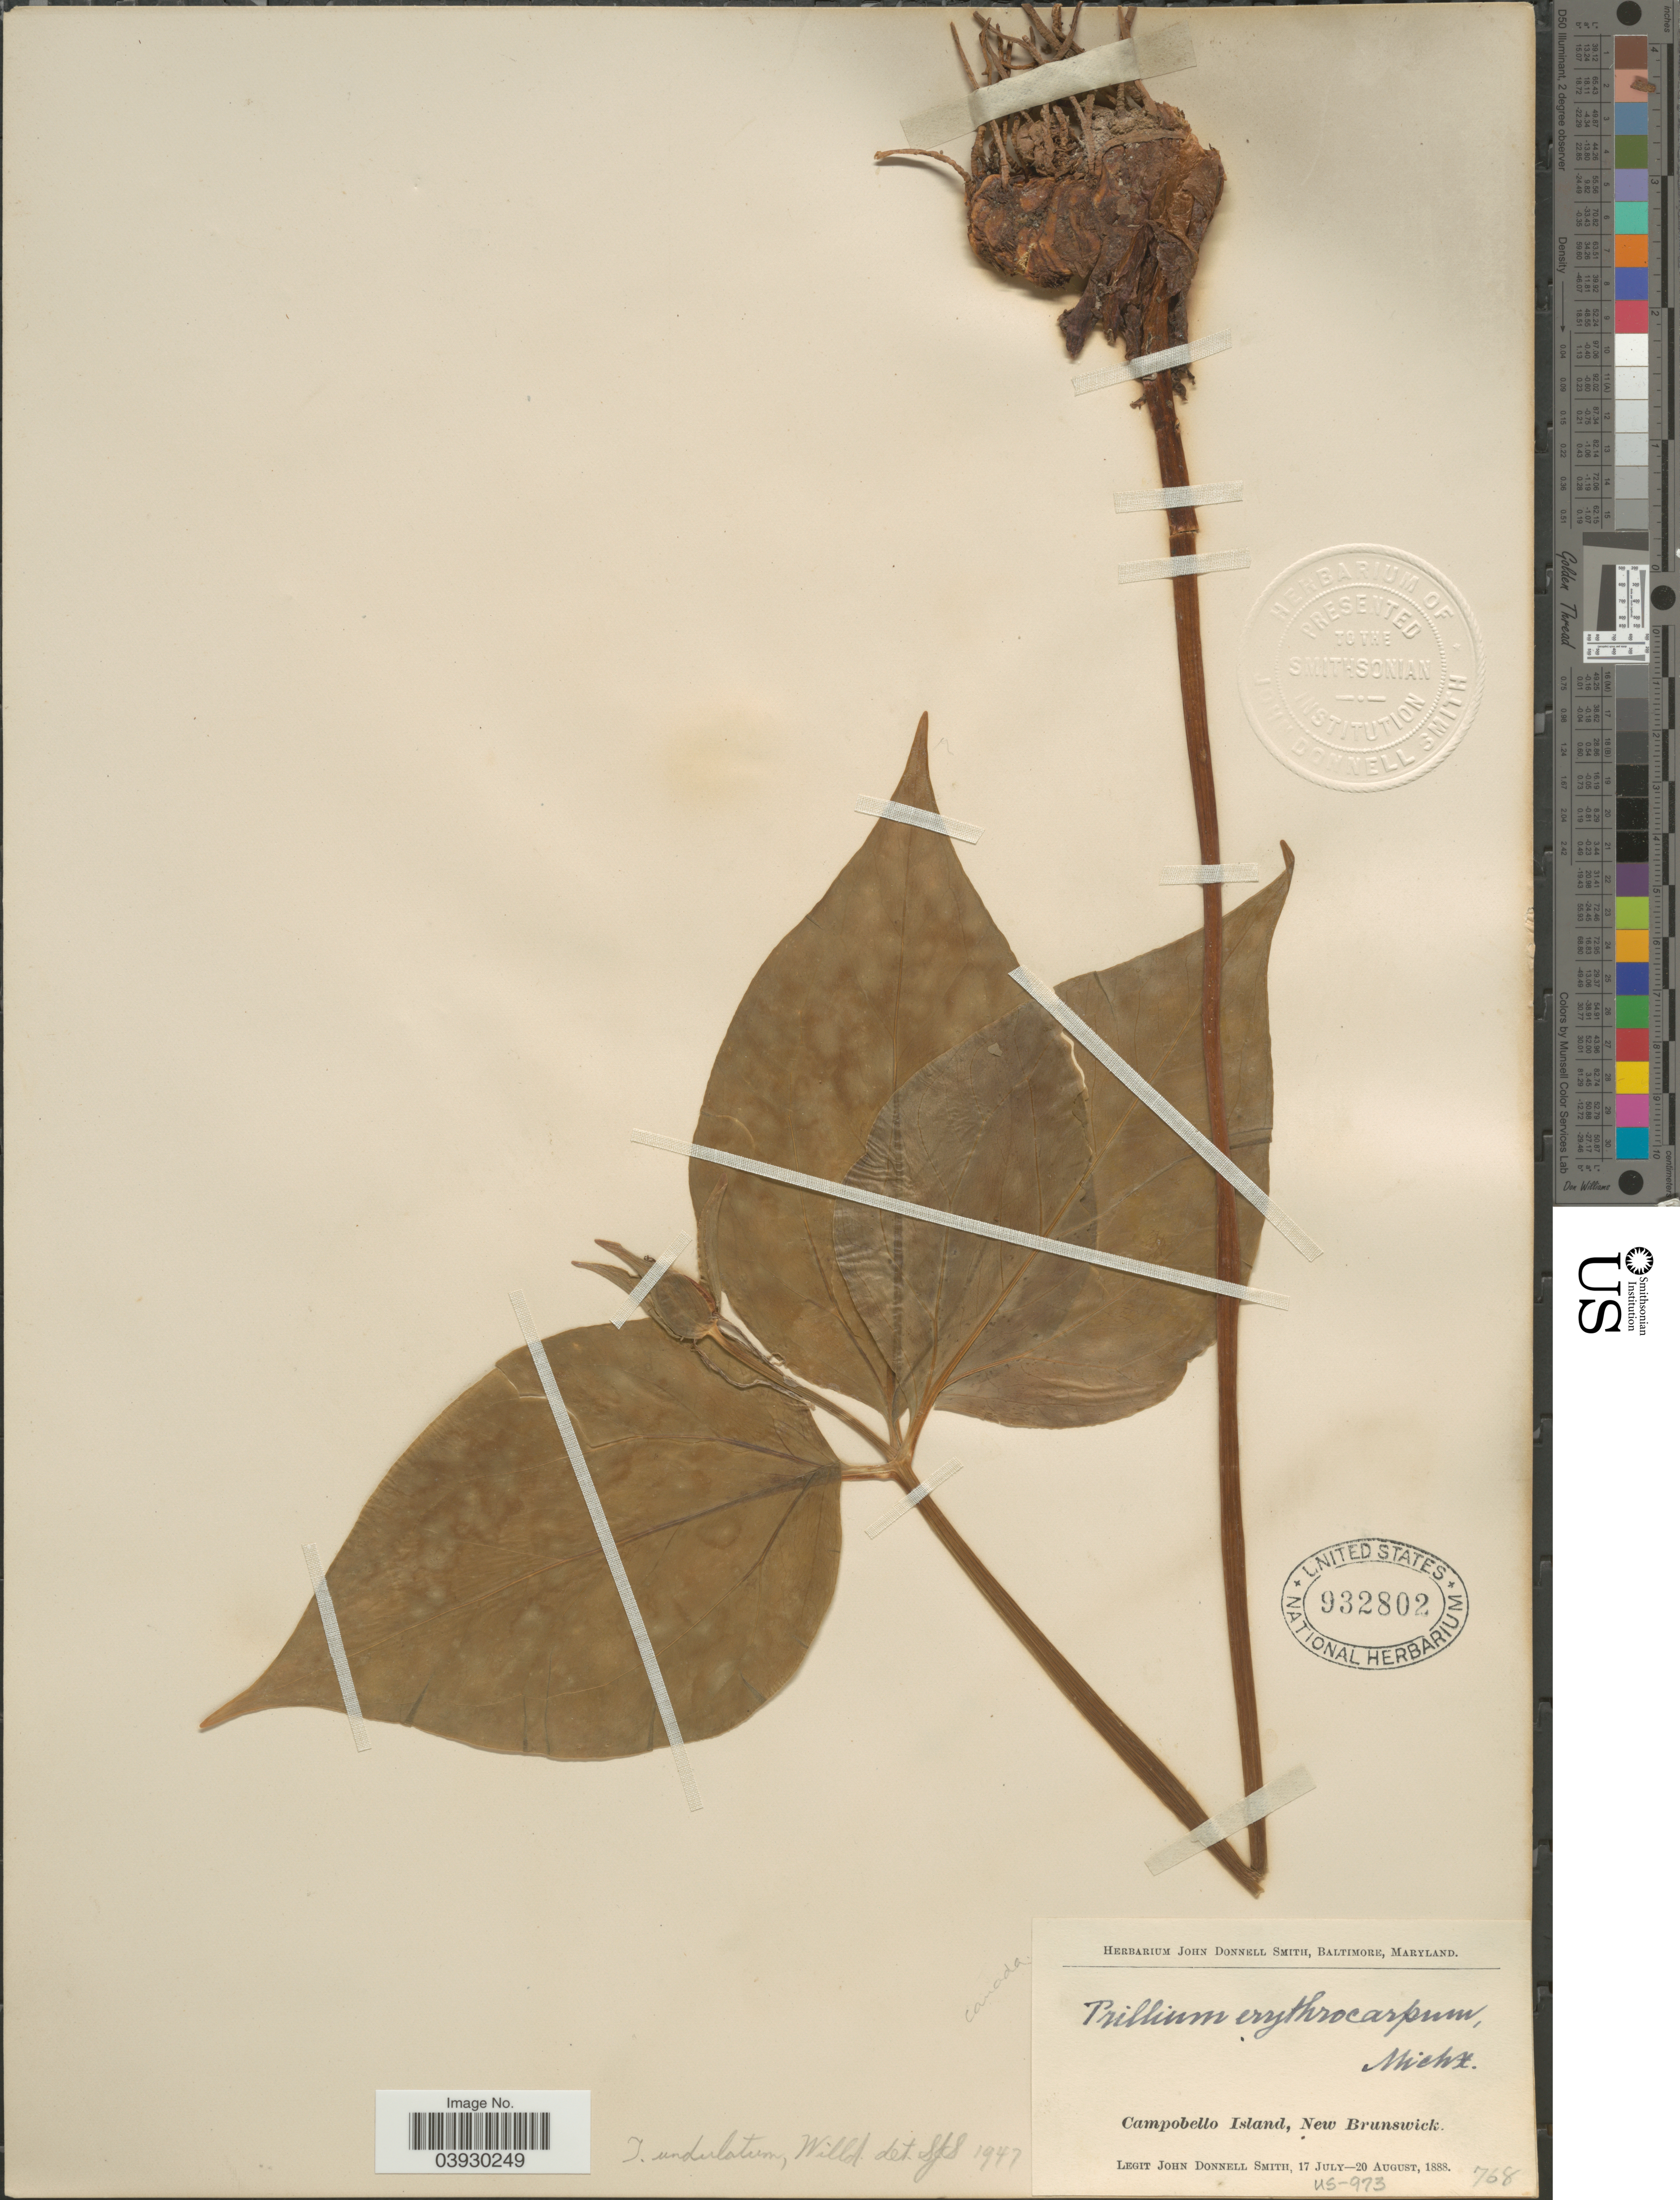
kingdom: Plantae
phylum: Tracheophyta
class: Liliopsida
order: Liliales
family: Melanthiaceae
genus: Trillium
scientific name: Trillium undulatum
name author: Willd.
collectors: J. Donnell Smith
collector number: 768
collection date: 1888-07-17/1888-08-20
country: Canada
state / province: New Brunswick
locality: Campobello Island.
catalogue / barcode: US 932802